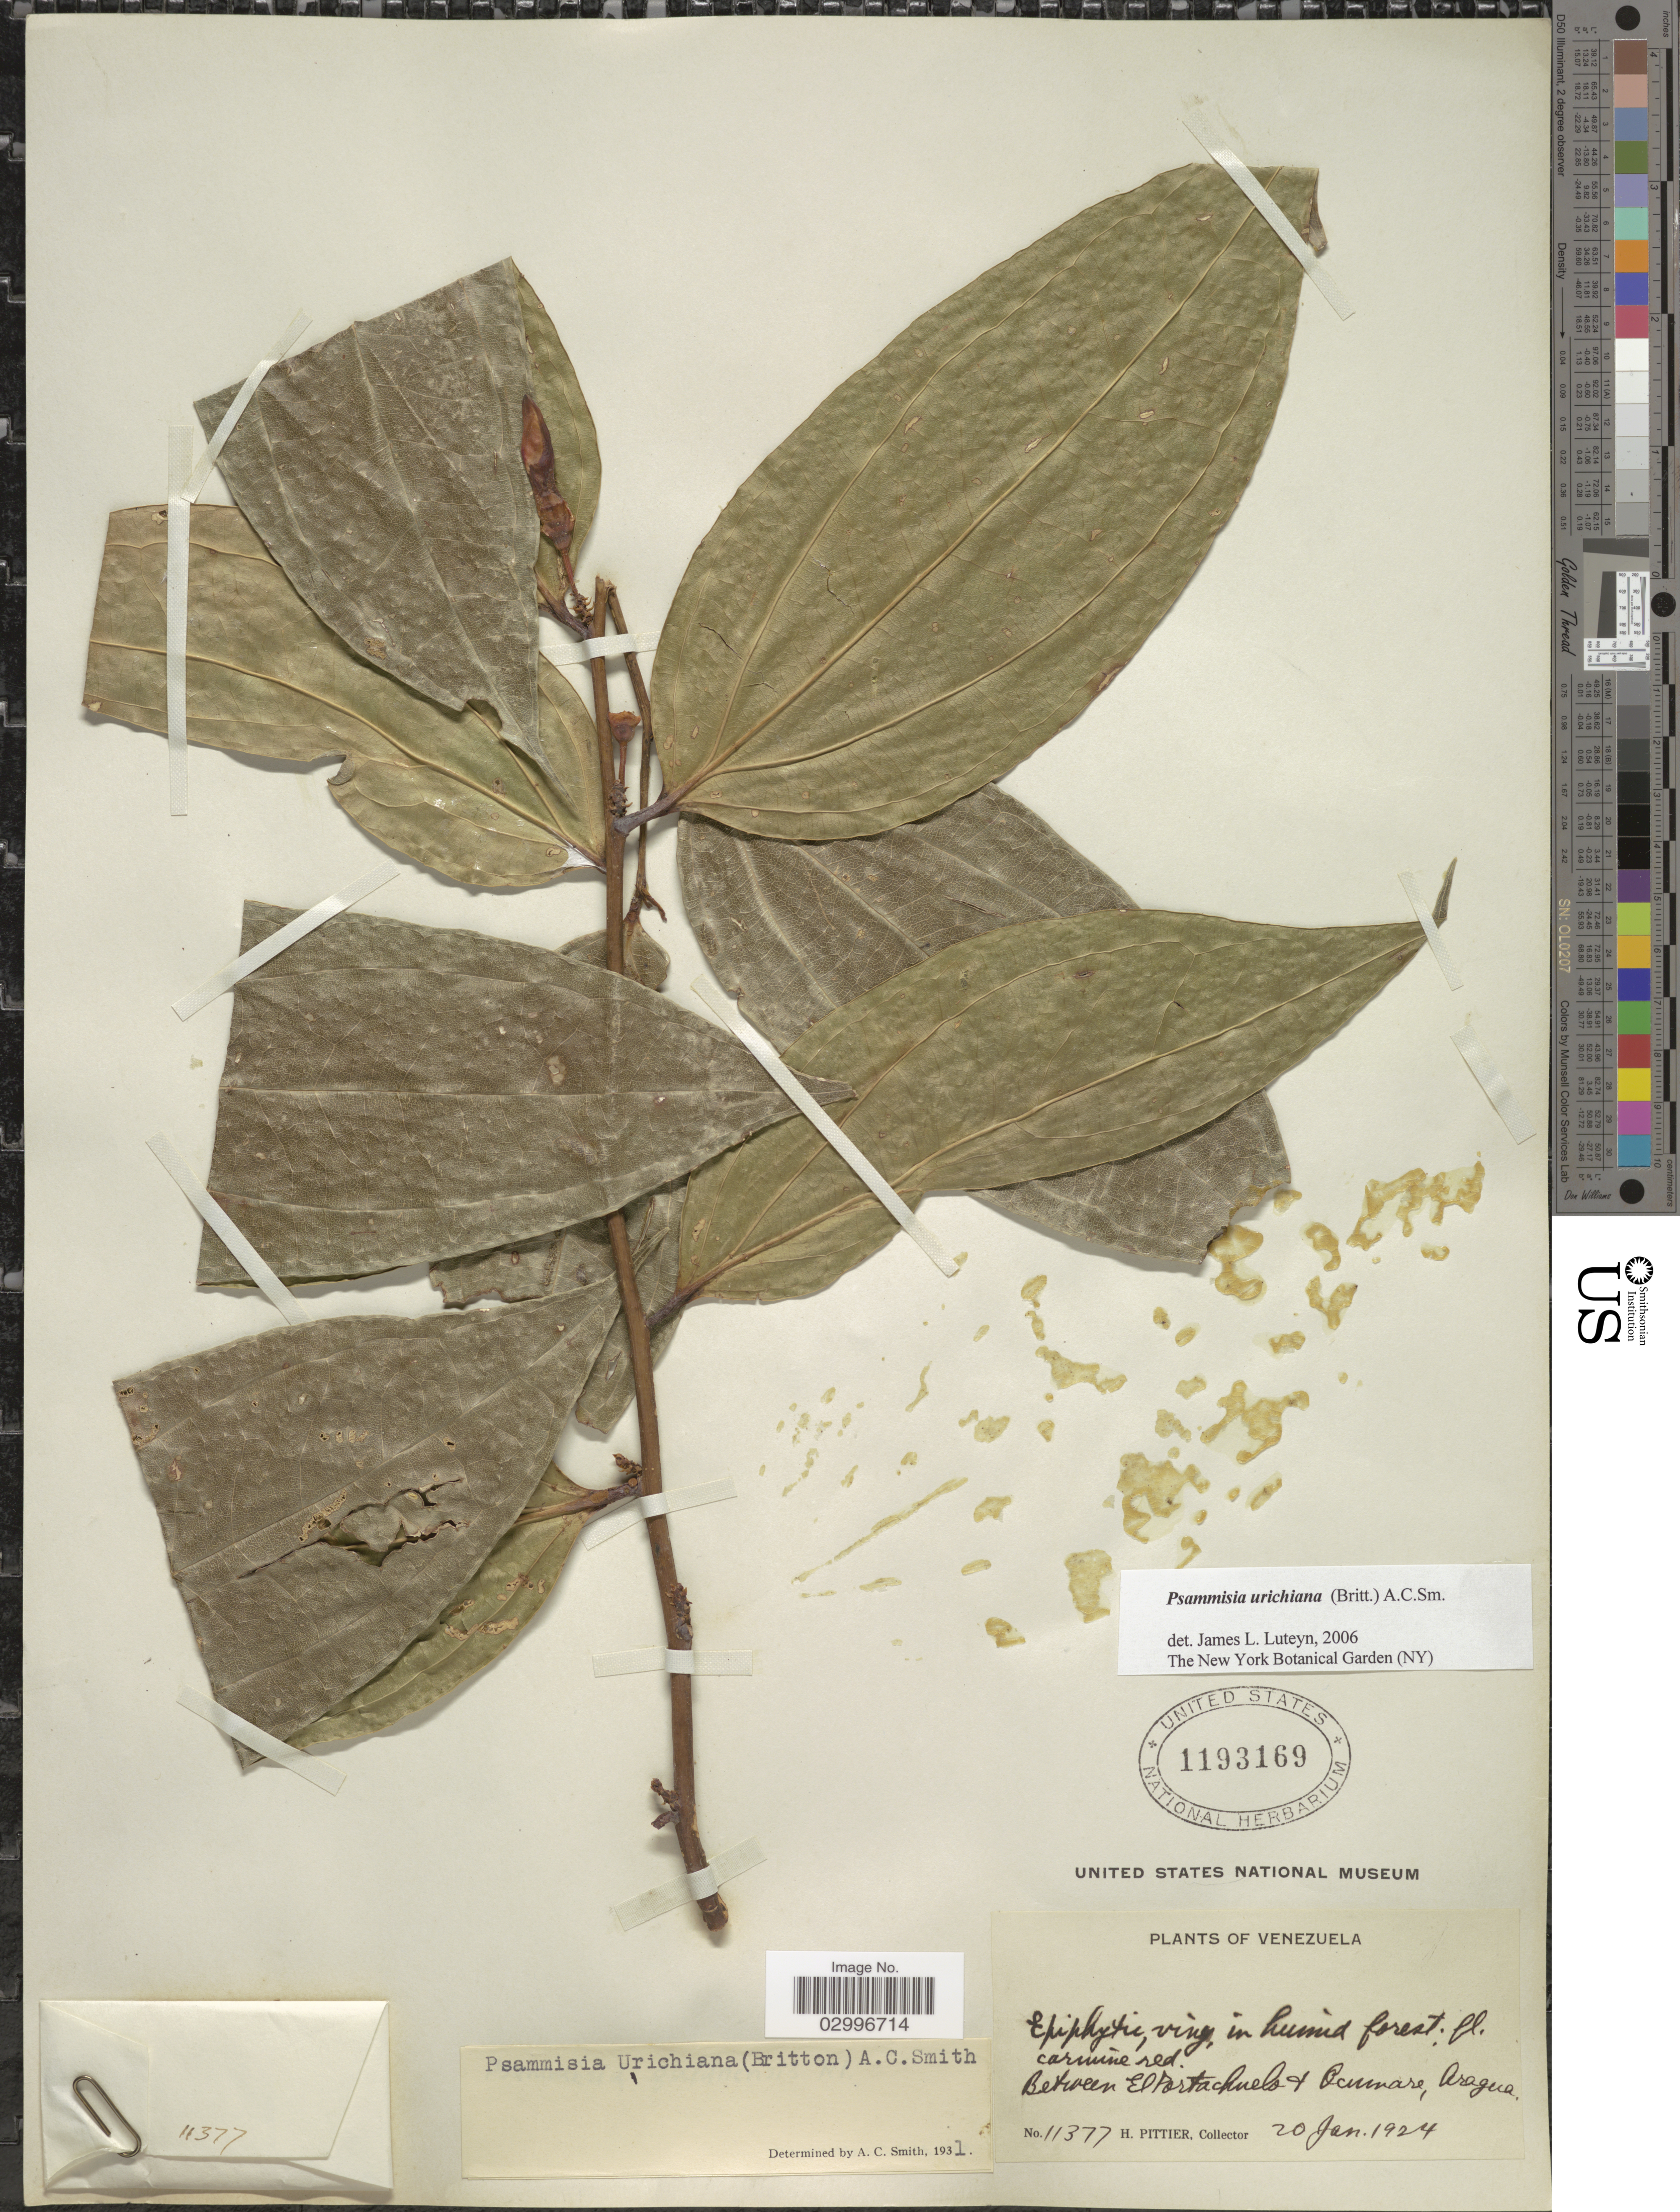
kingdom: Plantae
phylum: Tracheophyta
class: Magnoliopsida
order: Ericales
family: Ericaceae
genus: Psammisia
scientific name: Psammisia urichiana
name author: (Britton) A.C. Sm.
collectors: H. F. Pittier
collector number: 11377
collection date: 1924-01-20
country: Venezuela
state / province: Aragua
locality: Between El Portachuelo & Ocumare.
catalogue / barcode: US 1193169